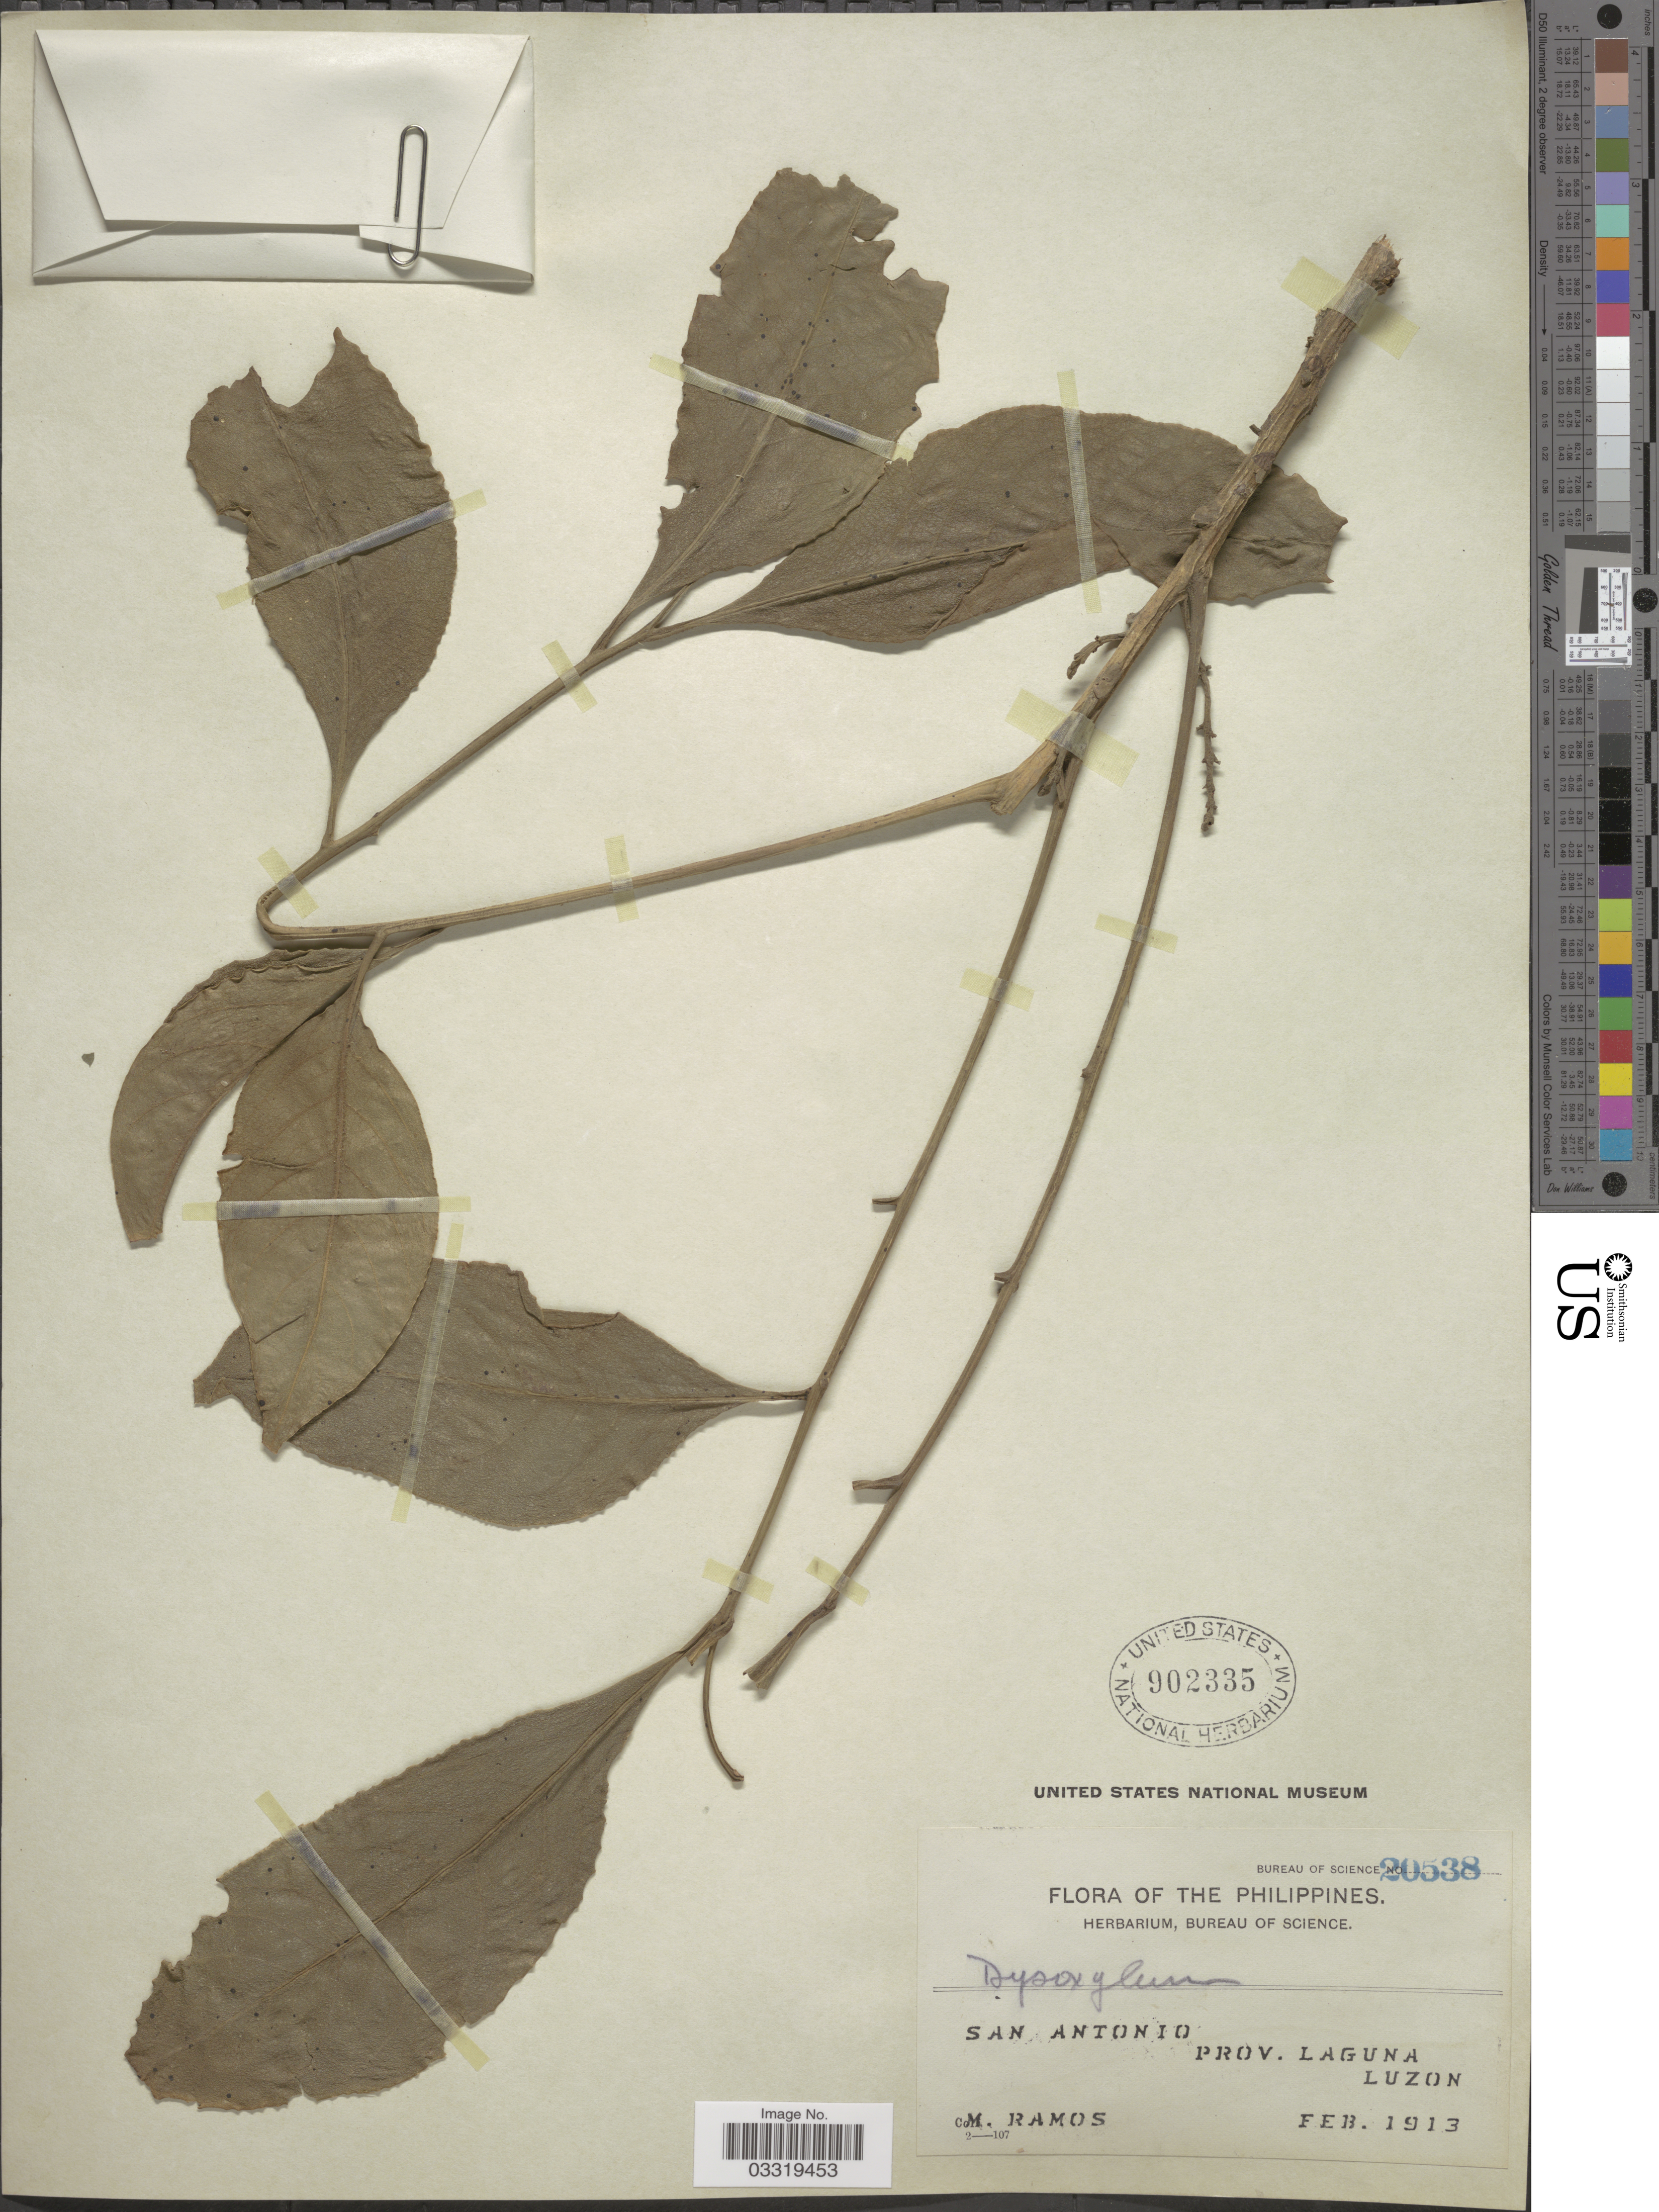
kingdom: Plantae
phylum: Tracheophyta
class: Magnoliopsida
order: Sapindales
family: Meliaceae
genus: Dysoxylum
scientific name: Dysoxylum sp.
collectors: M. Ramos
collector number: Bureau of Science 20538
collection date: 1913-02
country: Philippines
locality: San Antonio, Prov. Laguna, Luzon.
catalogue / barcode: US 902335